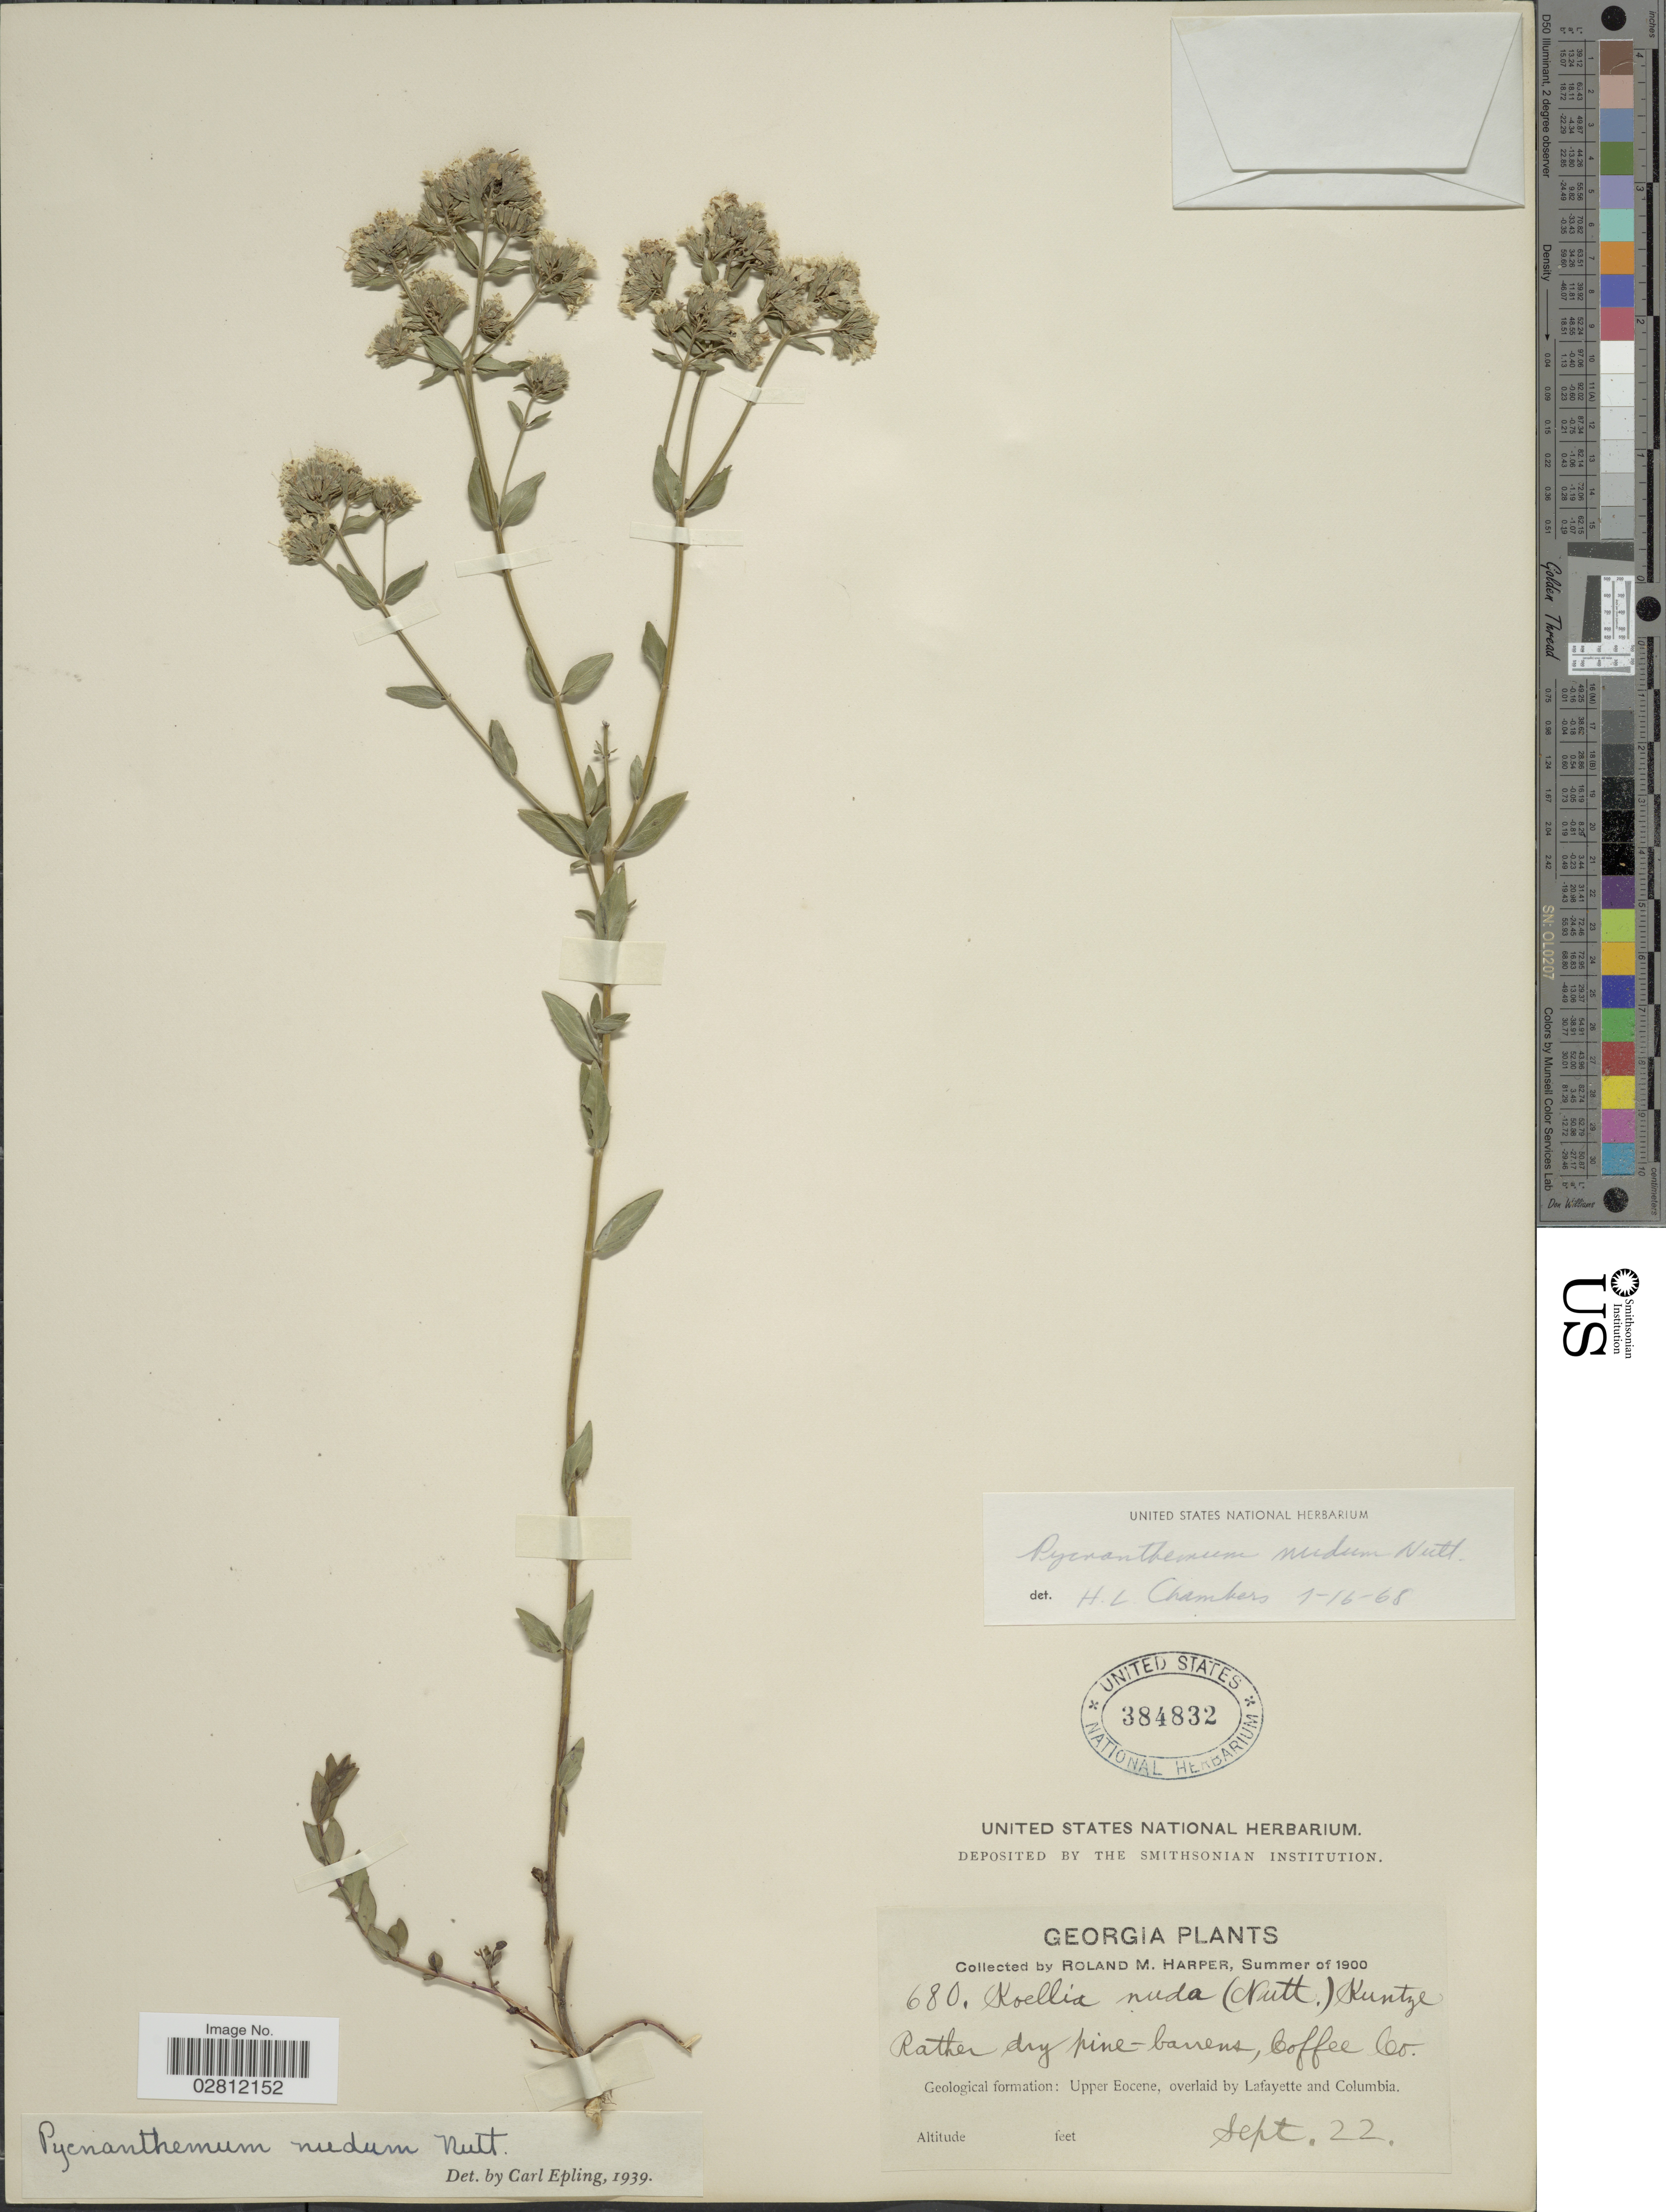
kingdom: Plantae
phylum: Tracheophyta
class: Magnoliopsida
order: Lamiales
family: Lamiaceae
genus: Pycnanthemum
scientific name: Pycnanthemum nudum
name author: Nutt.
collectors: R. M. Harper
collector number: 680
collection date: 1900-09-22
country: United States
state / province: Georgia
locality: Coffee Co., Geological formation, Upper Eocene, overlaid by Lafayette and Columbia.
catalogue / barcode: US 384832